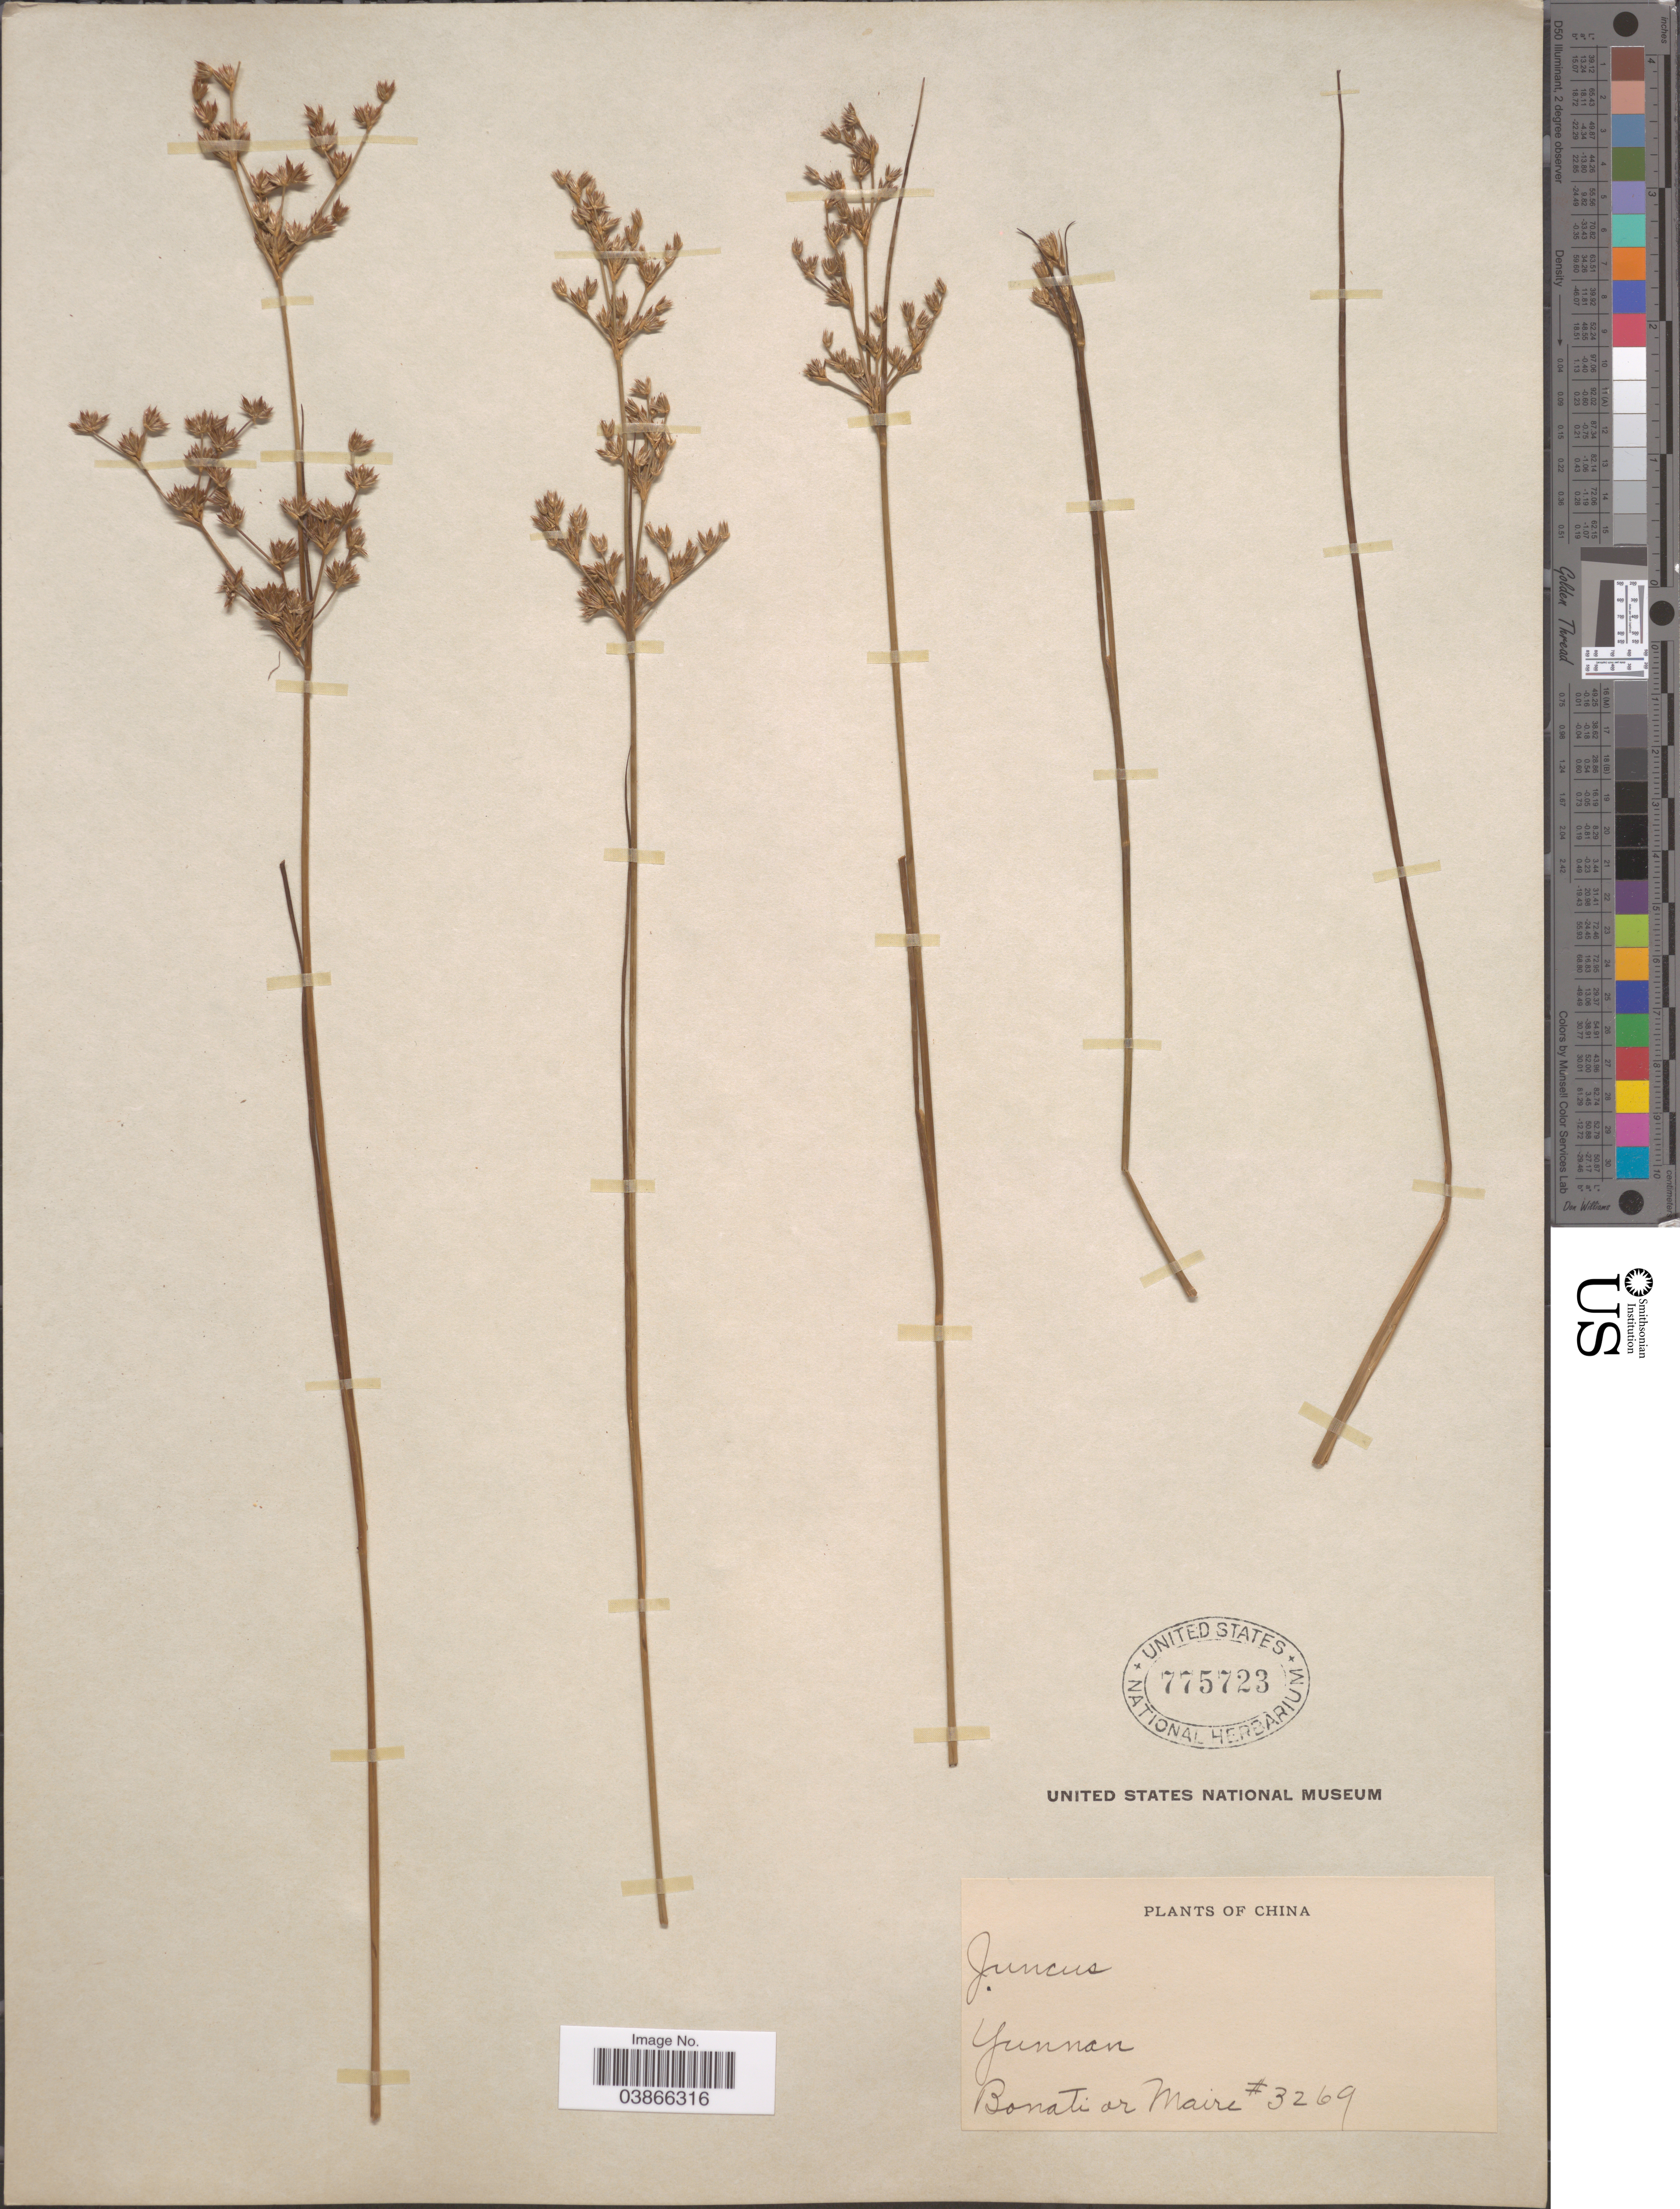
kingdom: Plantae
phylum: Tracheophyta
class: Liliopsida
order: Poales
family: Juncaceae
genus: Juncus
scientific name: Juncus lampocarpus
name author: Ehrh.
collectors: -. Bonati & Maire, --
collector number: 3269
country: China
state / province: Yunnan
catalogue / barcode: US 775723